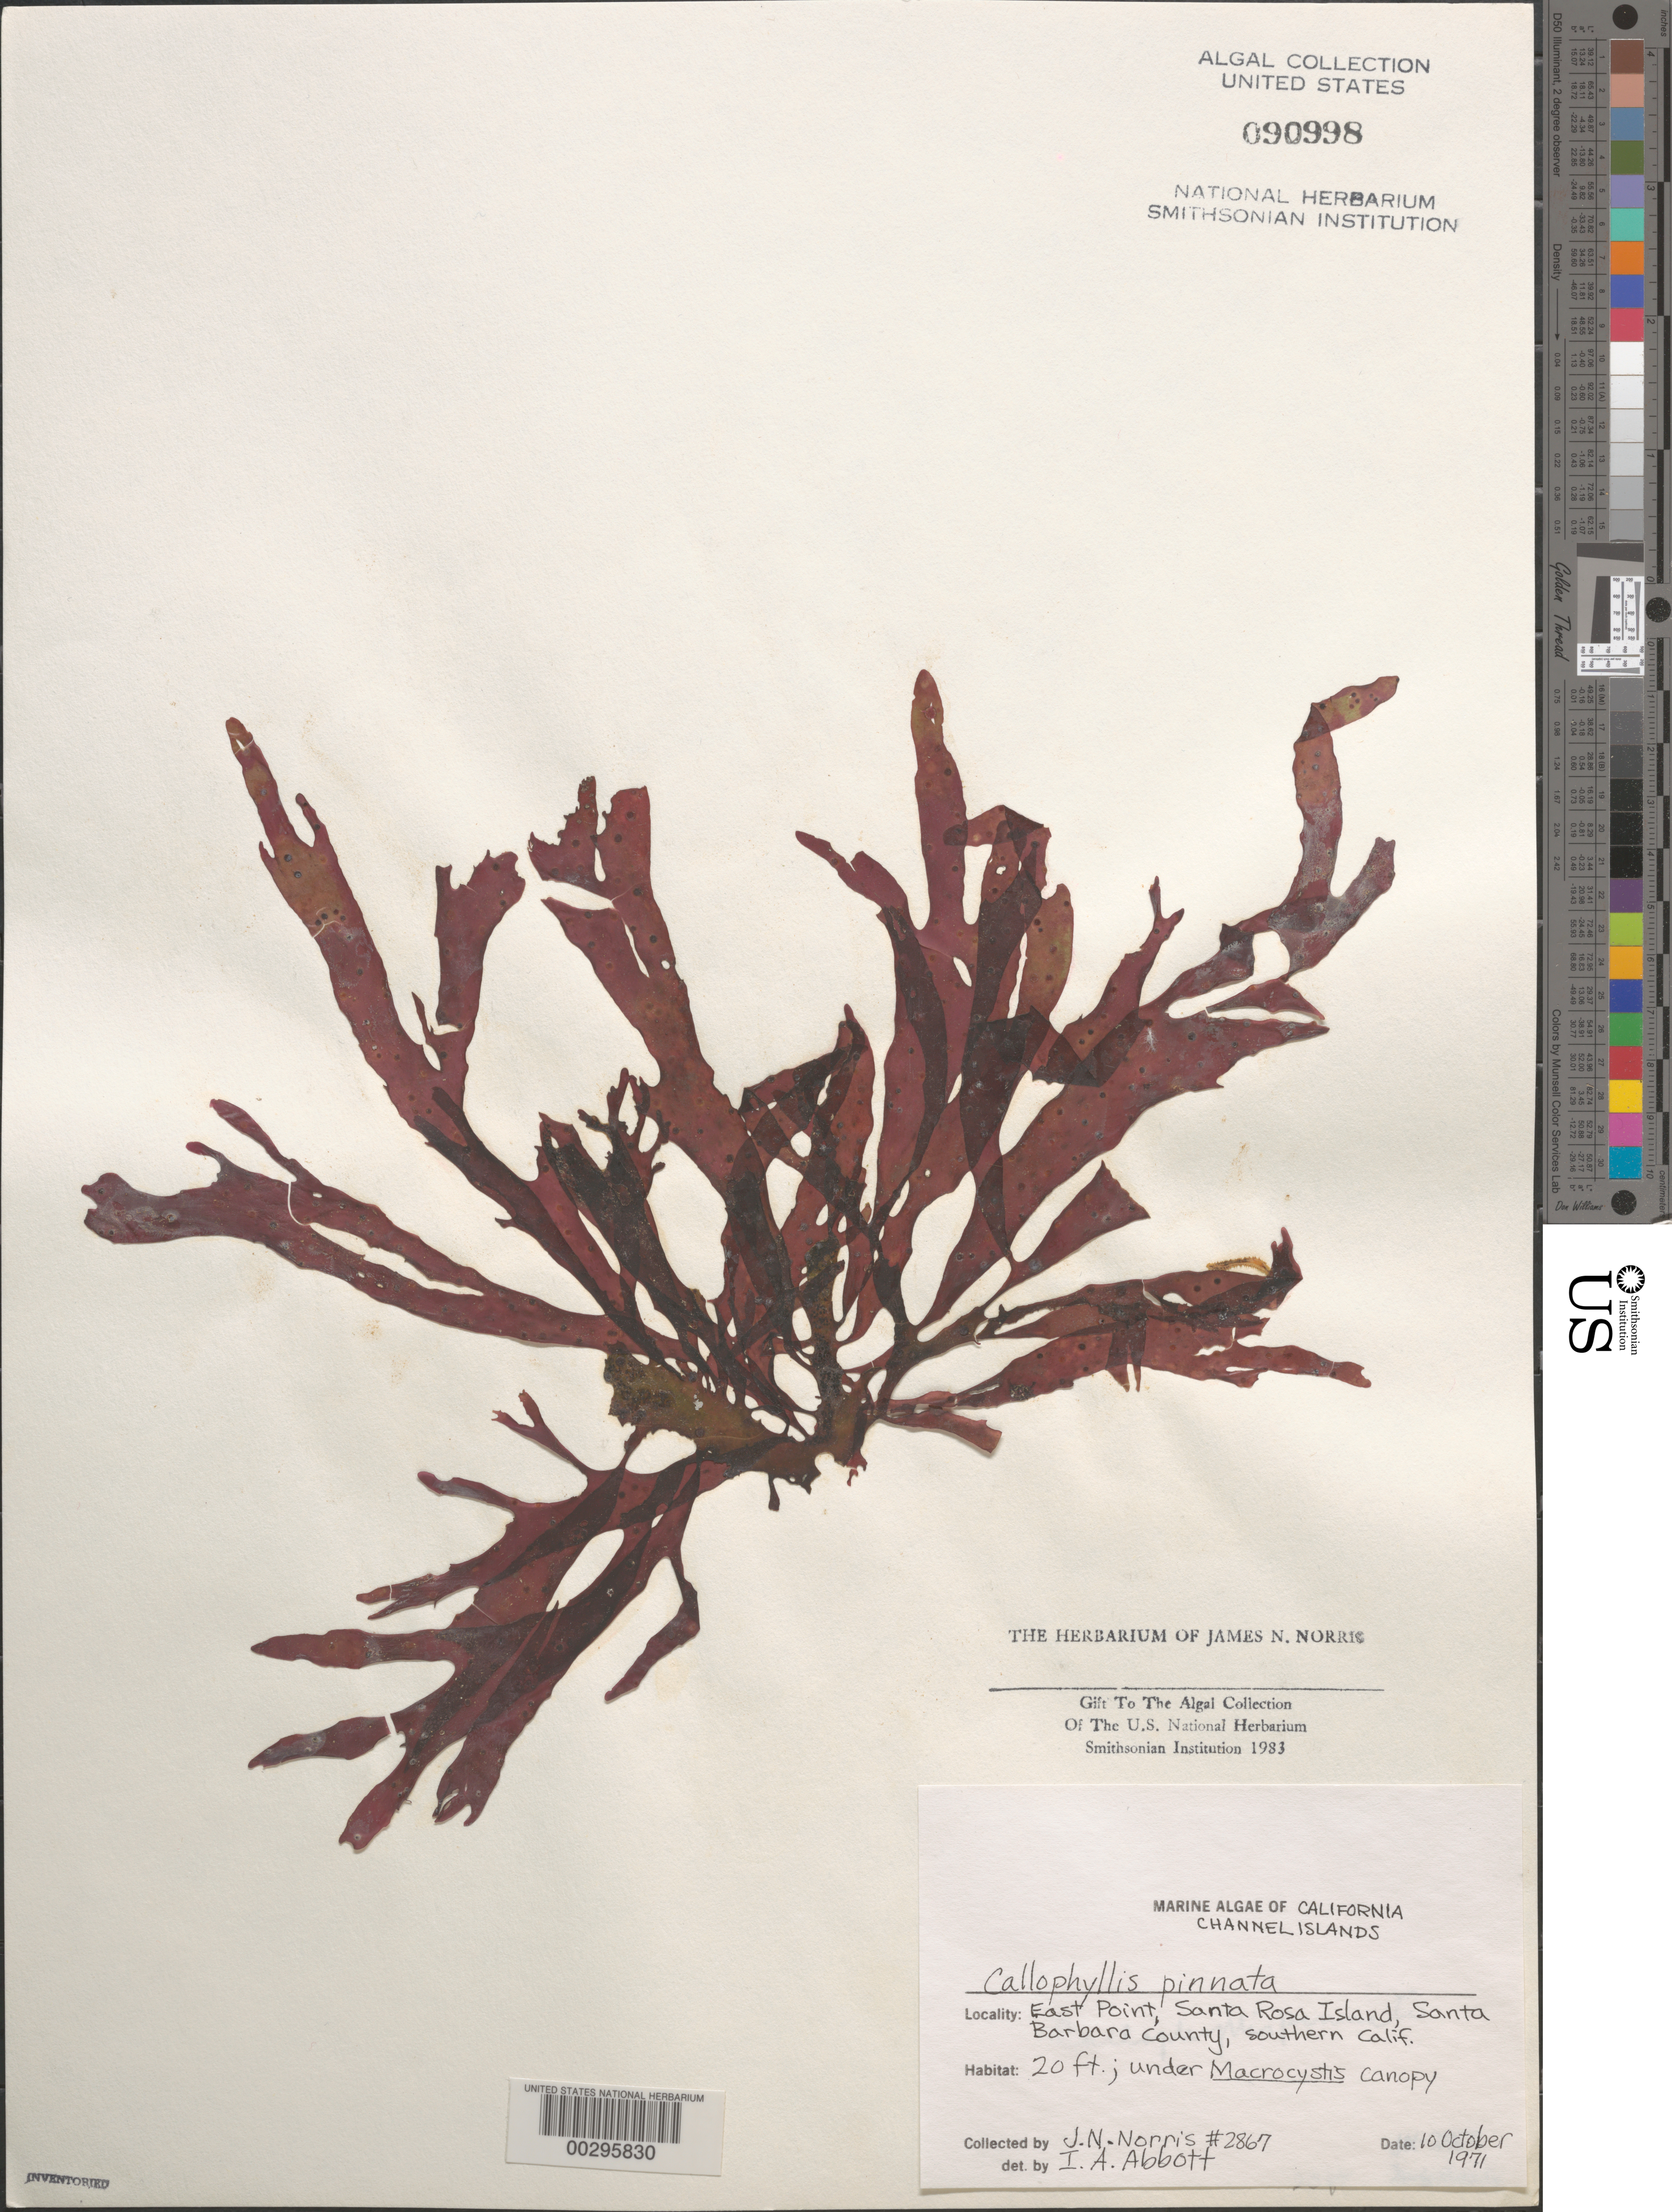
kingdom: Plantae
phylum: Rhodophyta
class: Florideophyceae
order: Gigartinales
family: Kallymeniaceae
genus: Callophyllis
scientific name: Callophyllis pinnata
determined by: Abbott, Isabella A.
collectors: J. N. Norris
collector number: JN-2867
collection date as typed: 10 Oct 1971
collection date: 1971-10-10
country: United States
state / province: California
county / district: Santa Barbara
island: Santa Rosa Island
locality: East Point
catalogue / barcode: US 90998